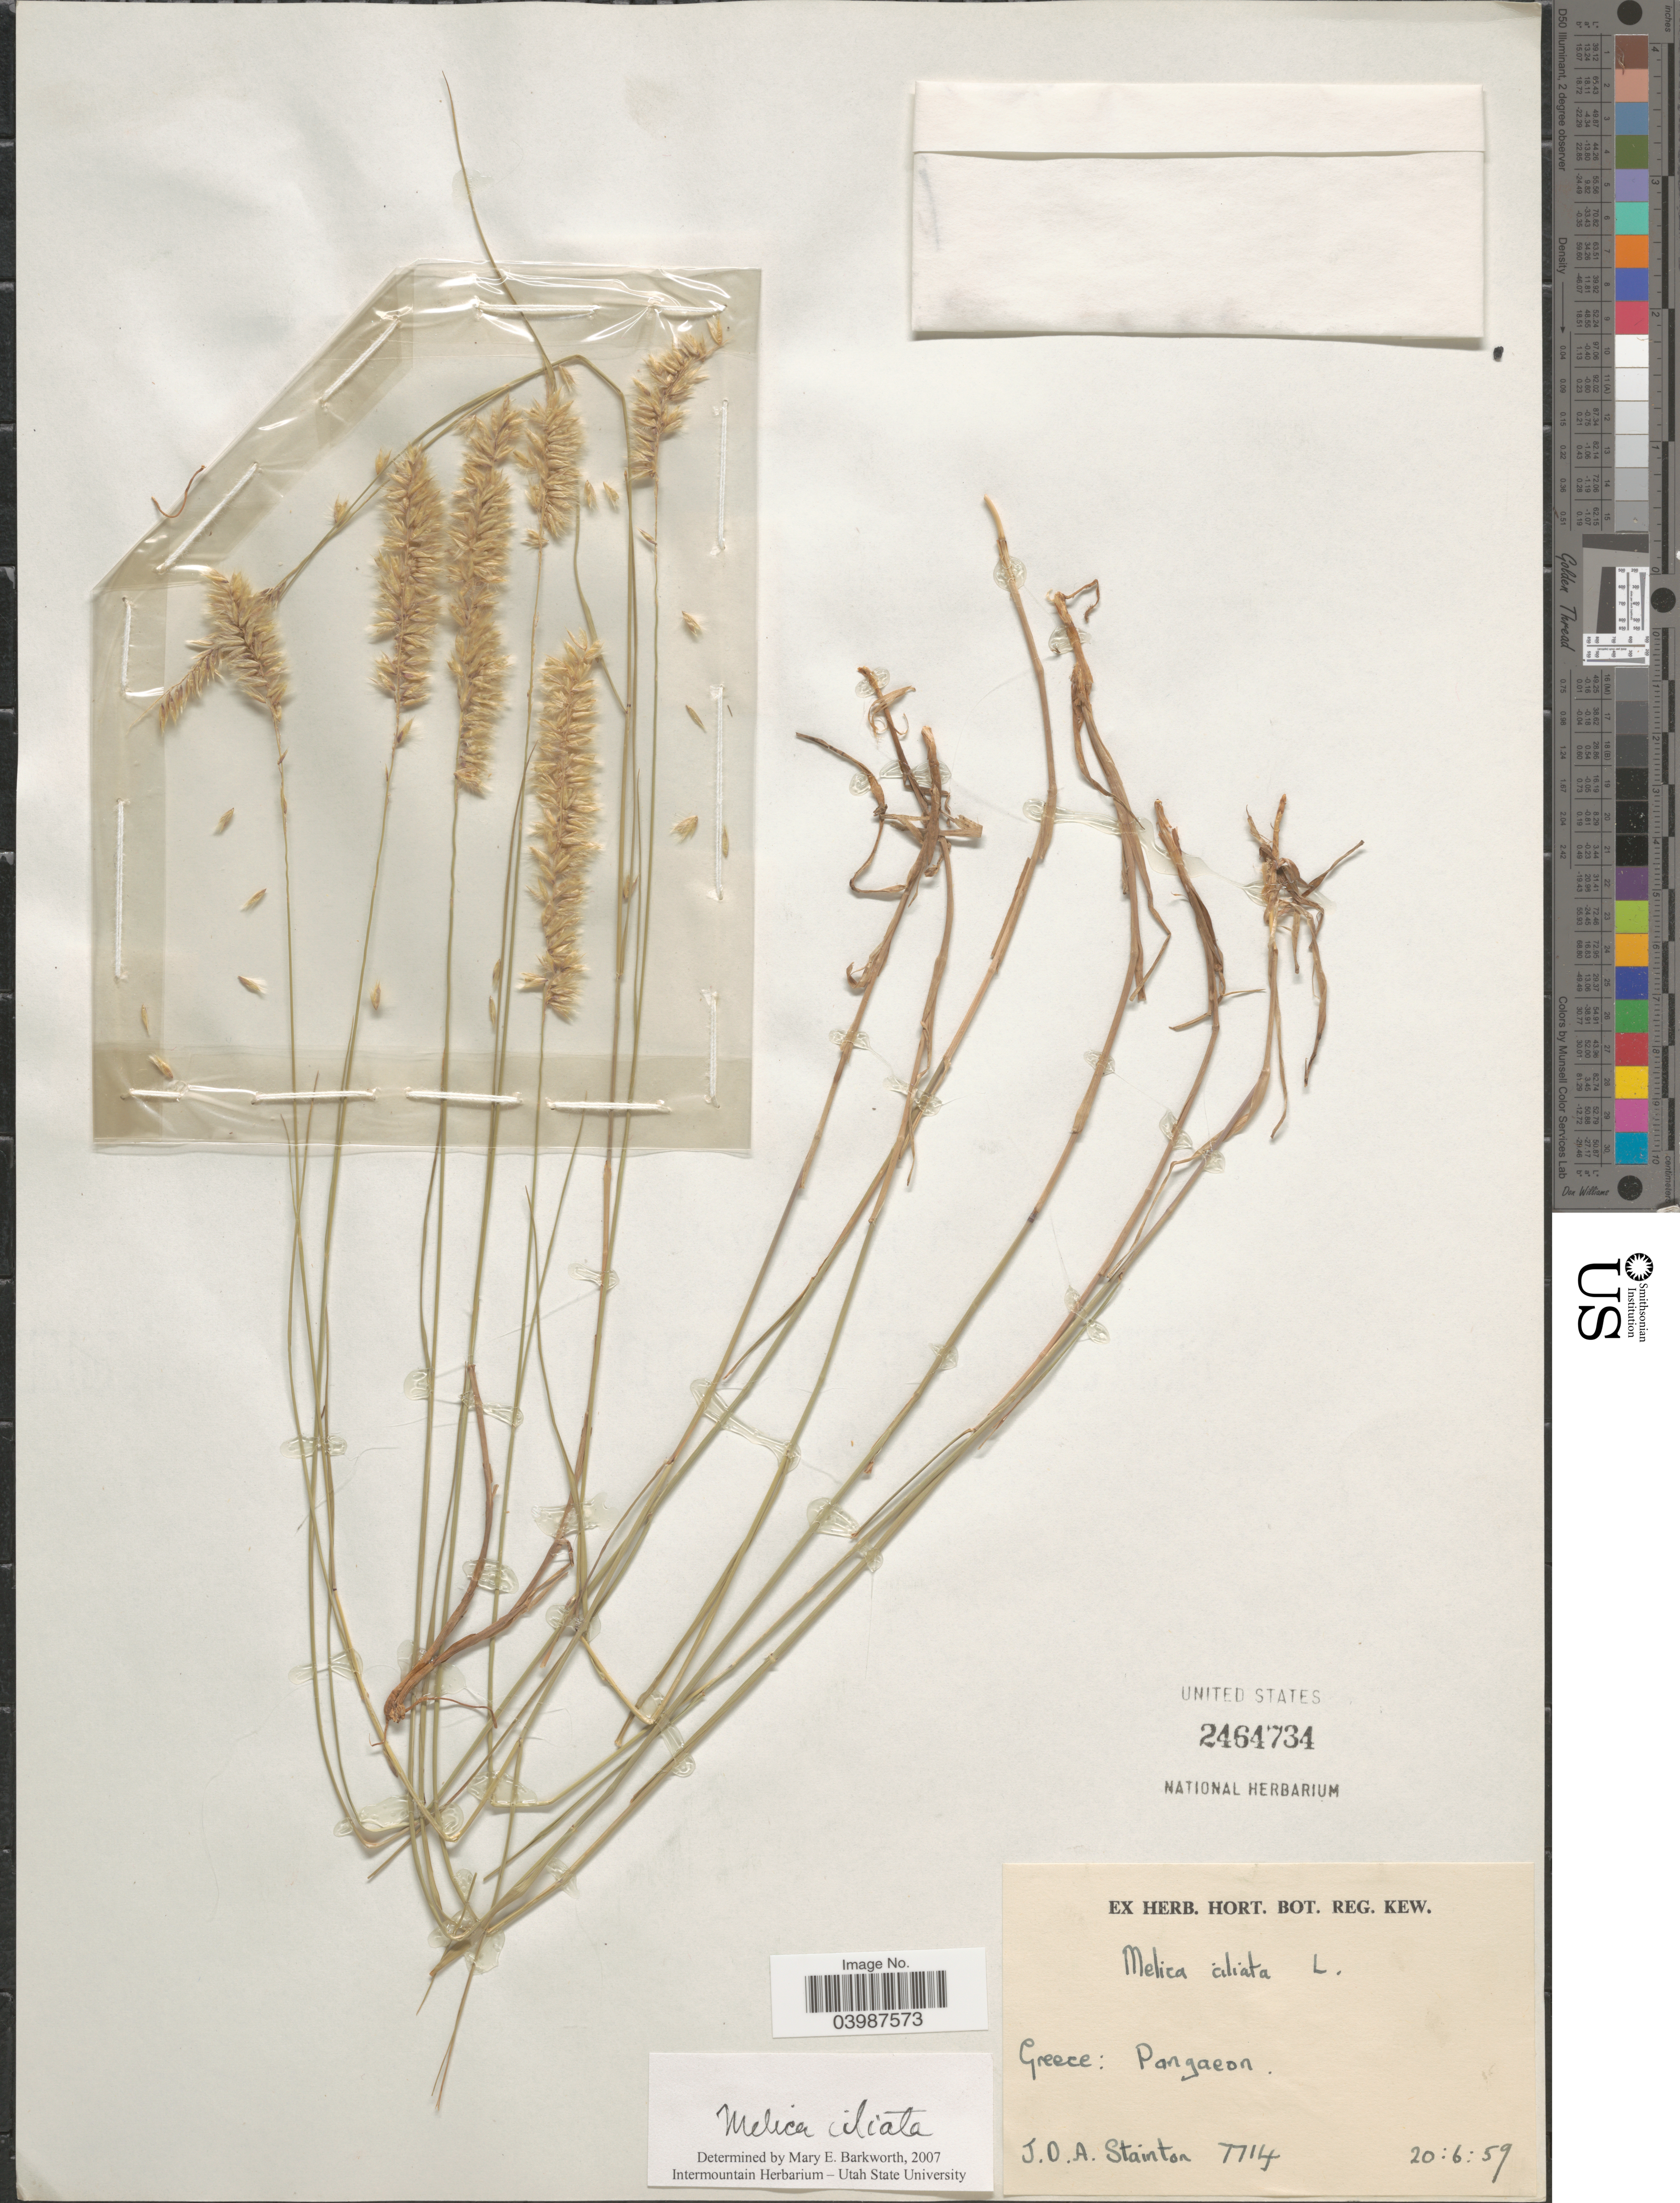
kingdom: Plantae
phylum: Tracheophyta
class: Liliopsida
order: Poales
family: Poaceae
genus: Melica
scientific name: Melica ciliata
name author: L.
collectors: J. Stainton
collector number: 7714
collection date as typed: Transcribed d/m/y: 20/6/59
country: Greece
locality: Pangaion .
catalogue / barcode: US 2464734